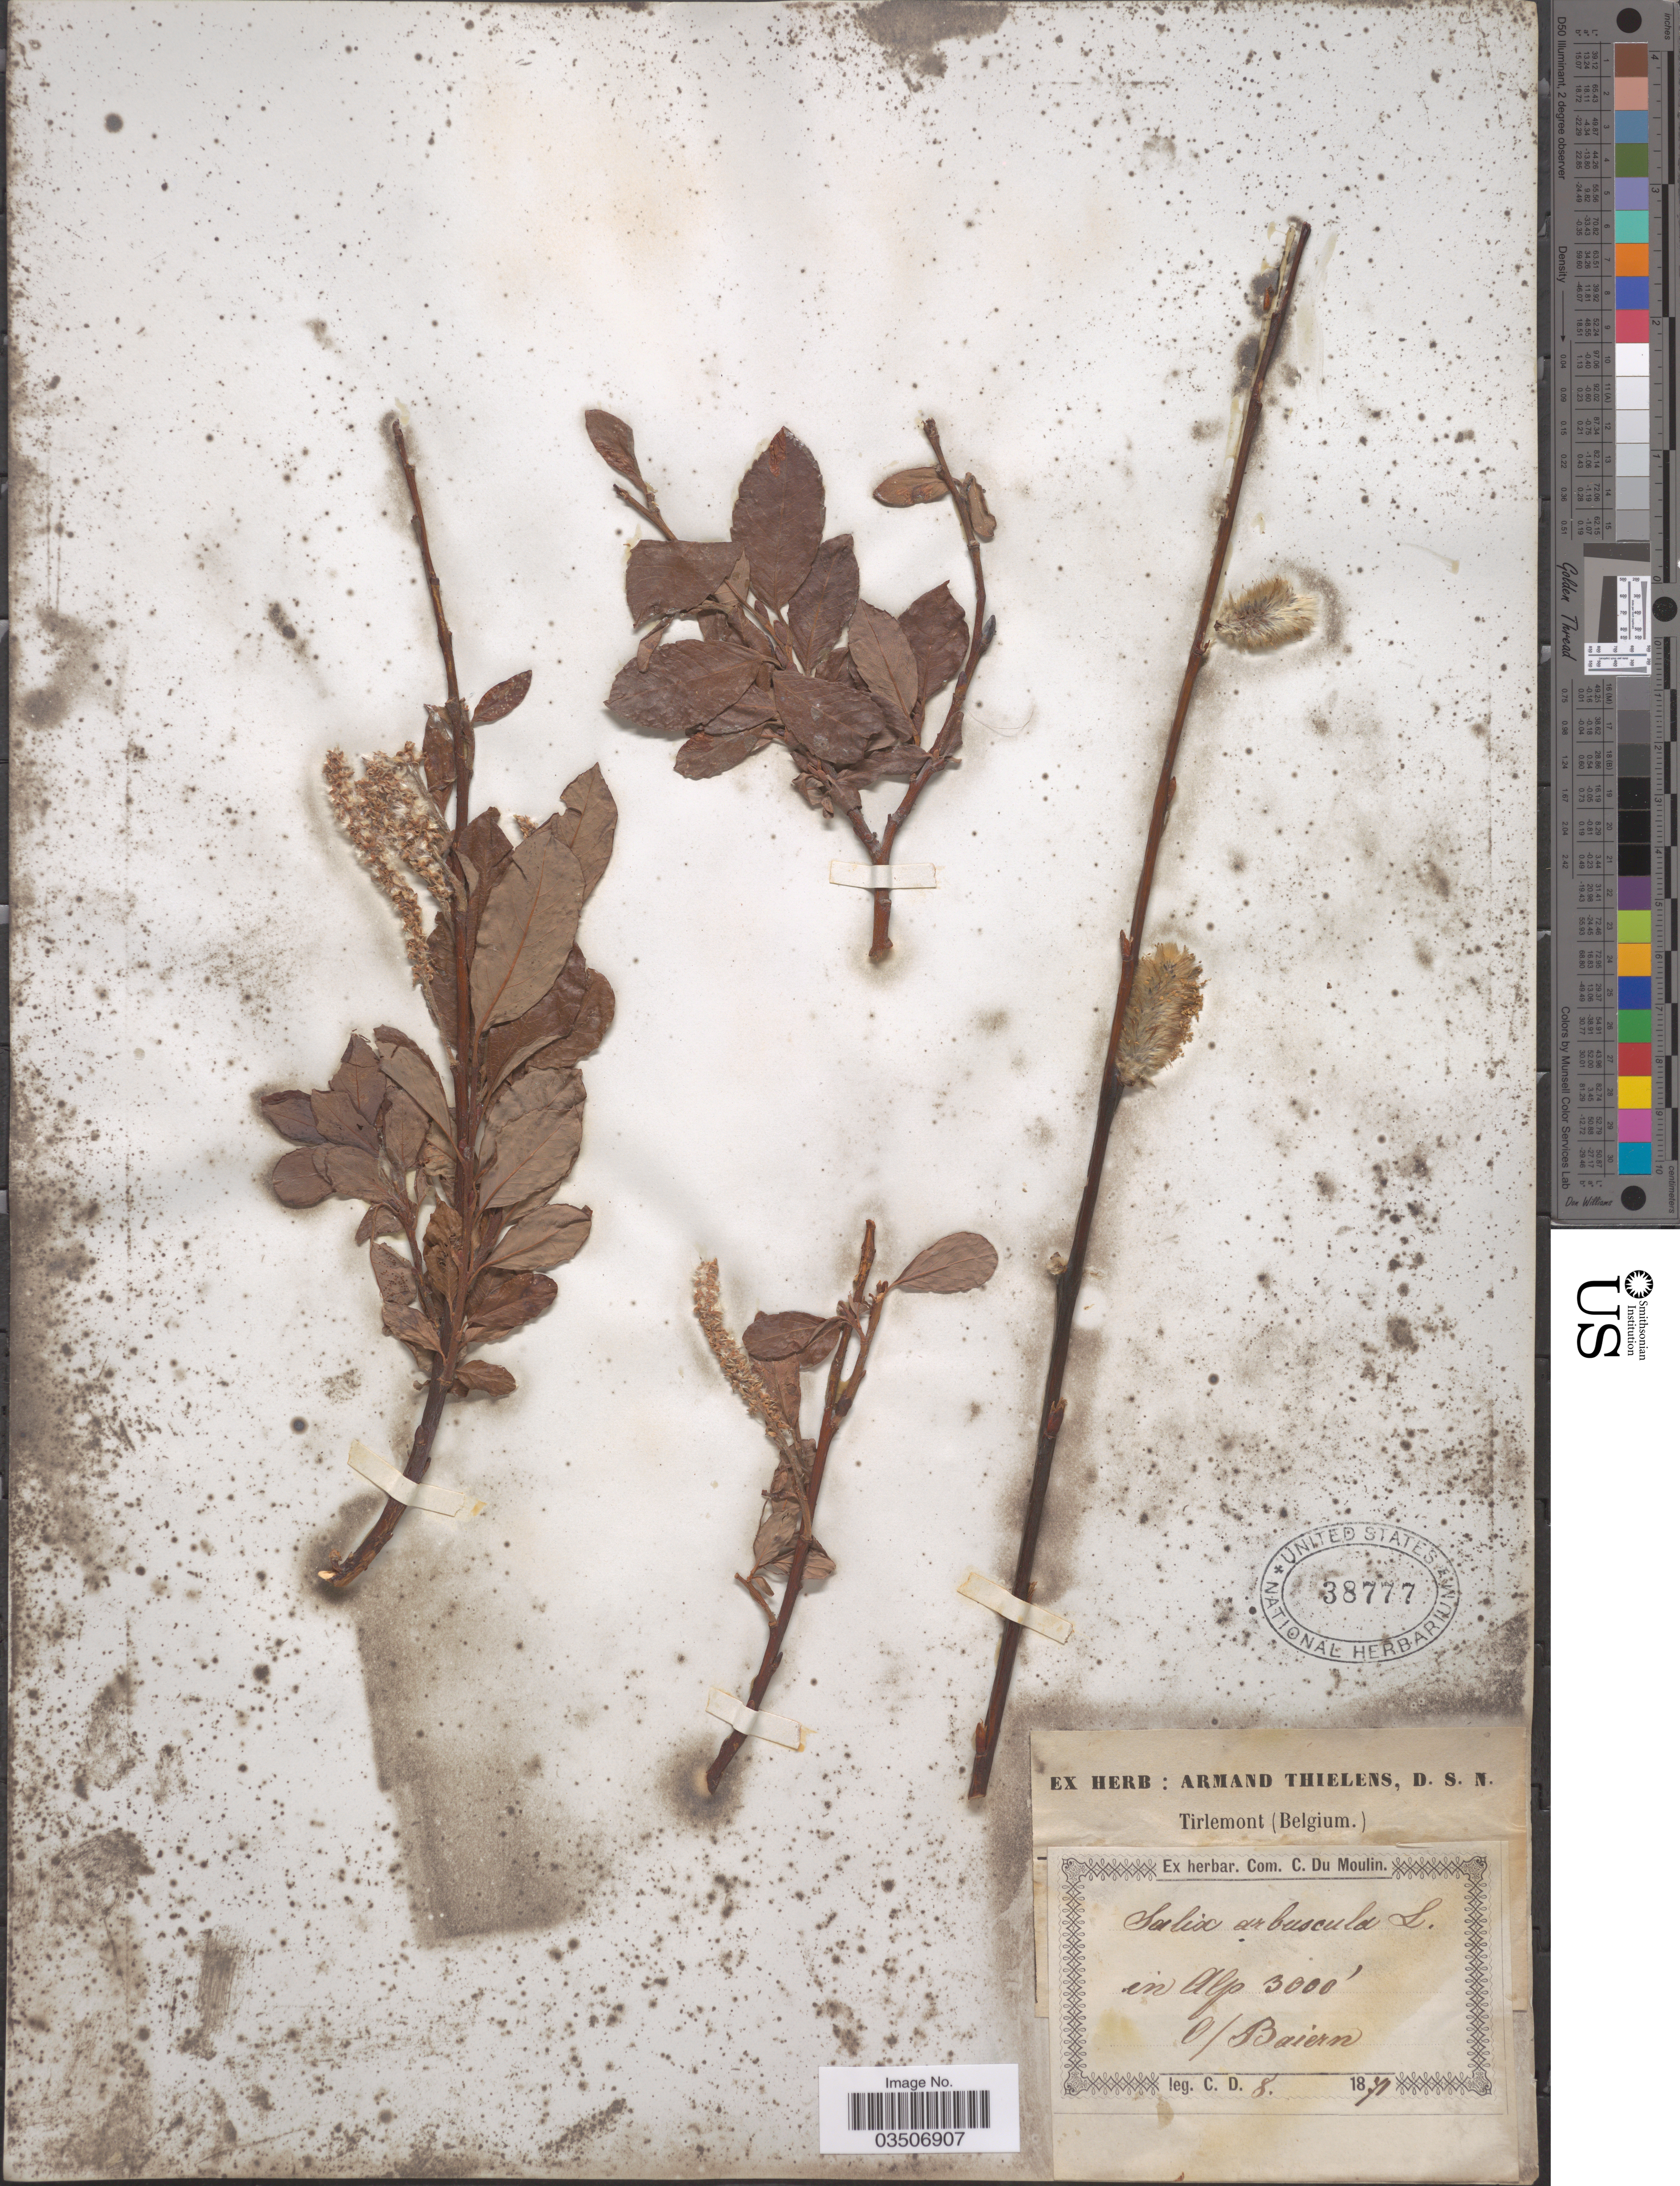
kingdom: Plantae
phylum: Tracheophyta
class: Magnoliopsida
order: Malpighiales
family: Salicaceae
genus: Salix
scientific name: Salix arbuscula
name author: L.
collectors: C. D.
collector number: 8?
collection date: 1871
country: Germany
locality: In Alp. O/Baiern.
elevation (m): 914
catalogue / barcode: US 38777